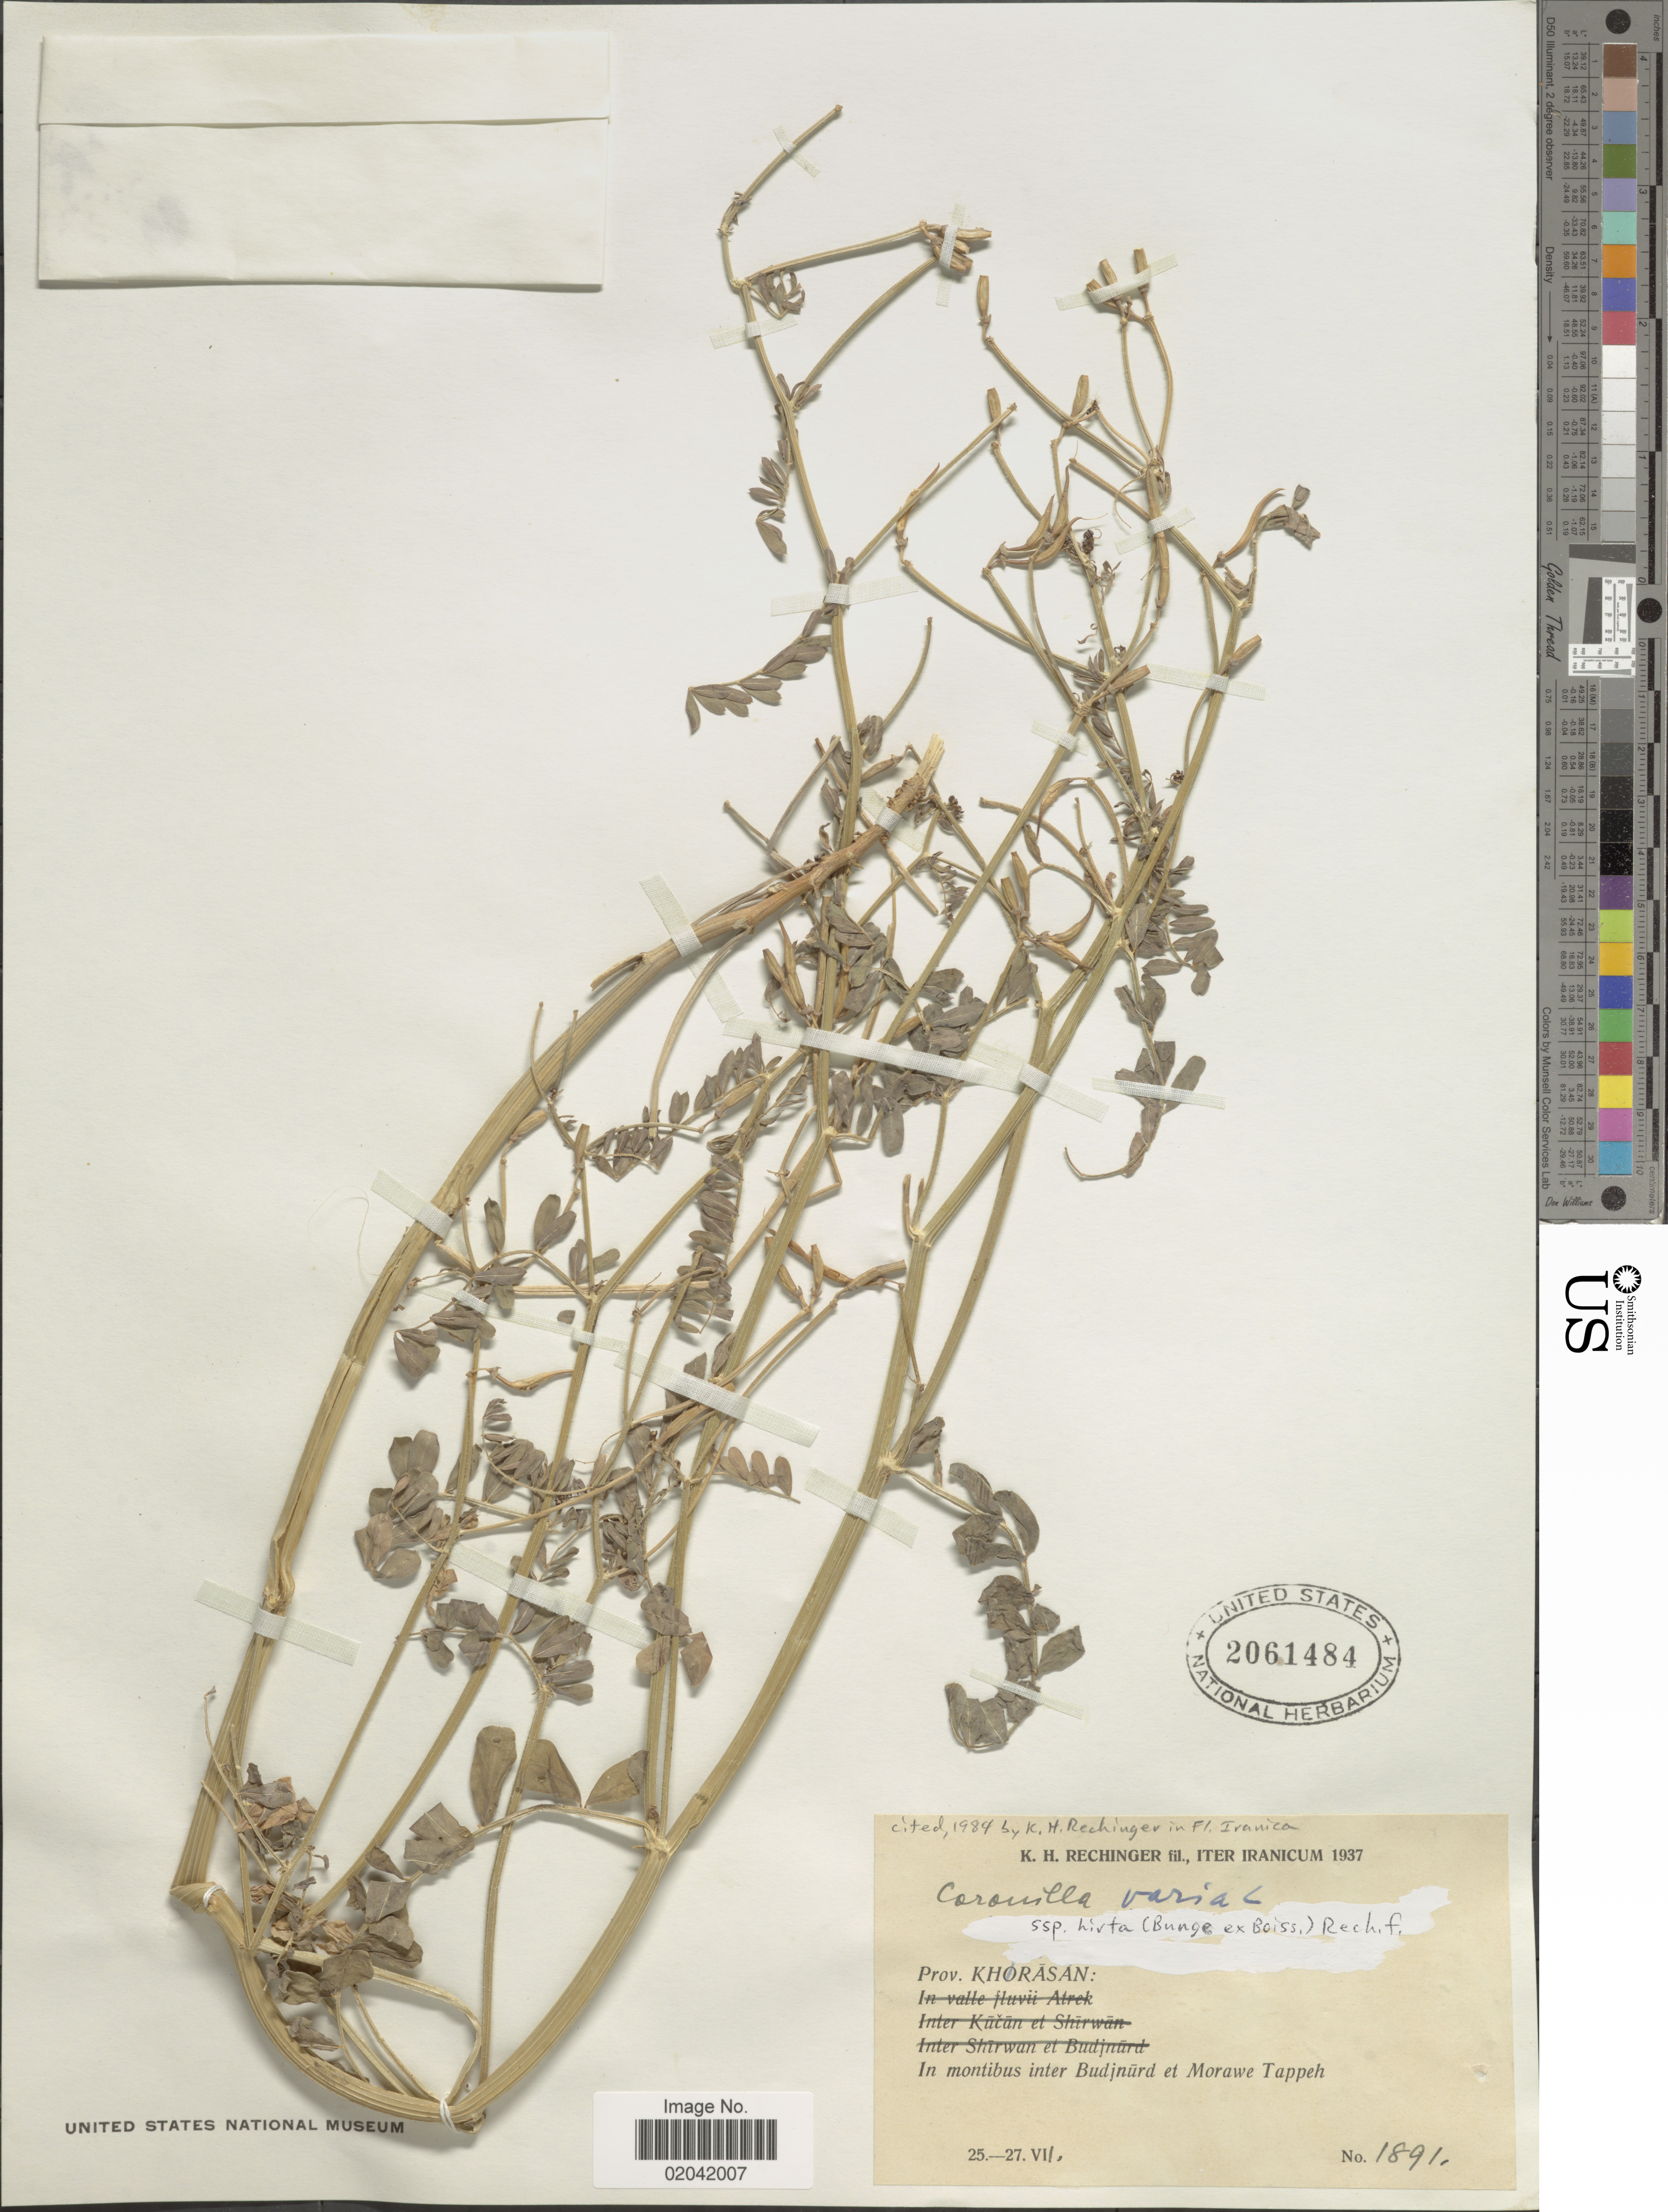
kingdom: Plantae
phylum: Tracheophyta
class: Magnoliopsida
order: Fabales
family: Fabaceae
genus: Coronilla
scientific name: Coronilla varia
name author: L.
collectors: K. H. Rechinger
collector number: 1891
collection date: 1937-07-25/1937-07-27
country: Iran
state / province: Khorasan [obsolete]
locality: In montibus inter Budjnürd et Morawe Tappeh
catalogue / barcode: US 2061484